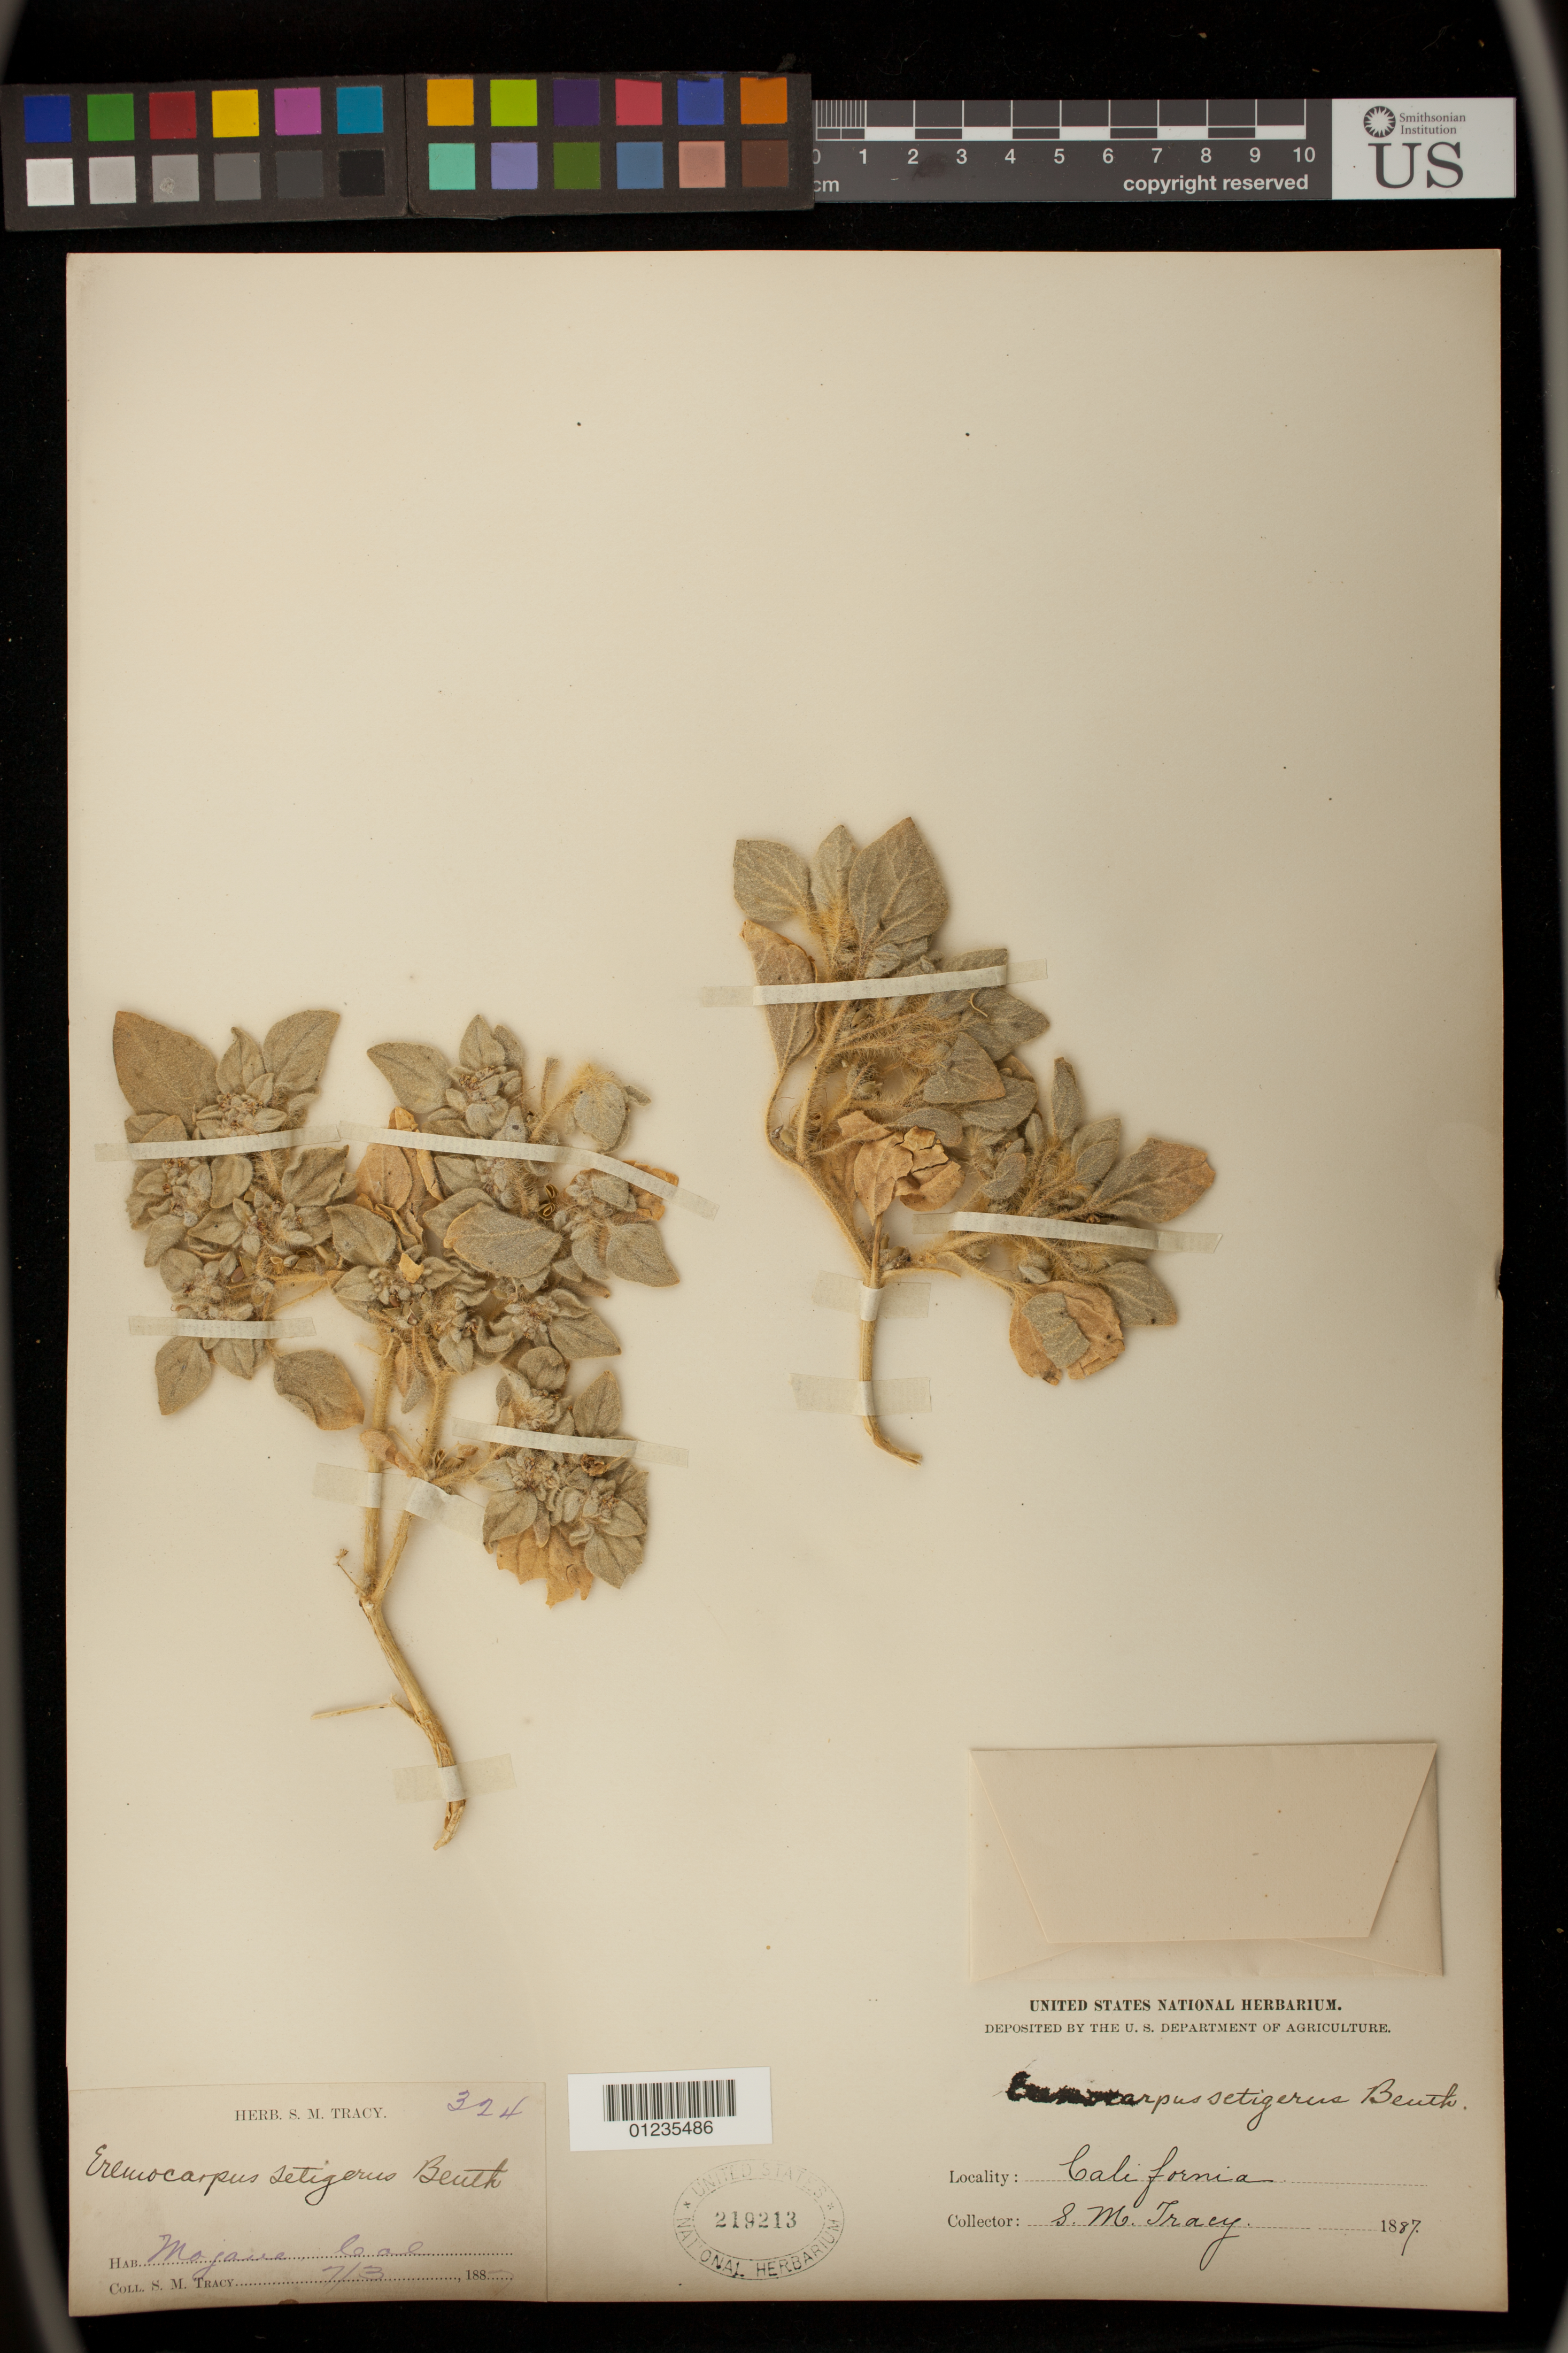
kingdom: Plantae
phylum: Tracheophyta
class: Magnoliopsida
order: Malpighiales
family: Euphorbiaceae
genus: Eremocarpus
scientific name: Eremocarpus setigerus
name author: (Hook.) Benth.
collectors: S. M. Tracy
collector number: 324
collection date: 1887-07-03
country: United States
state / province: California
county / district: Kern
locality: Mojave [[Mojane]] Cal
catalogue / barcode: US 219213